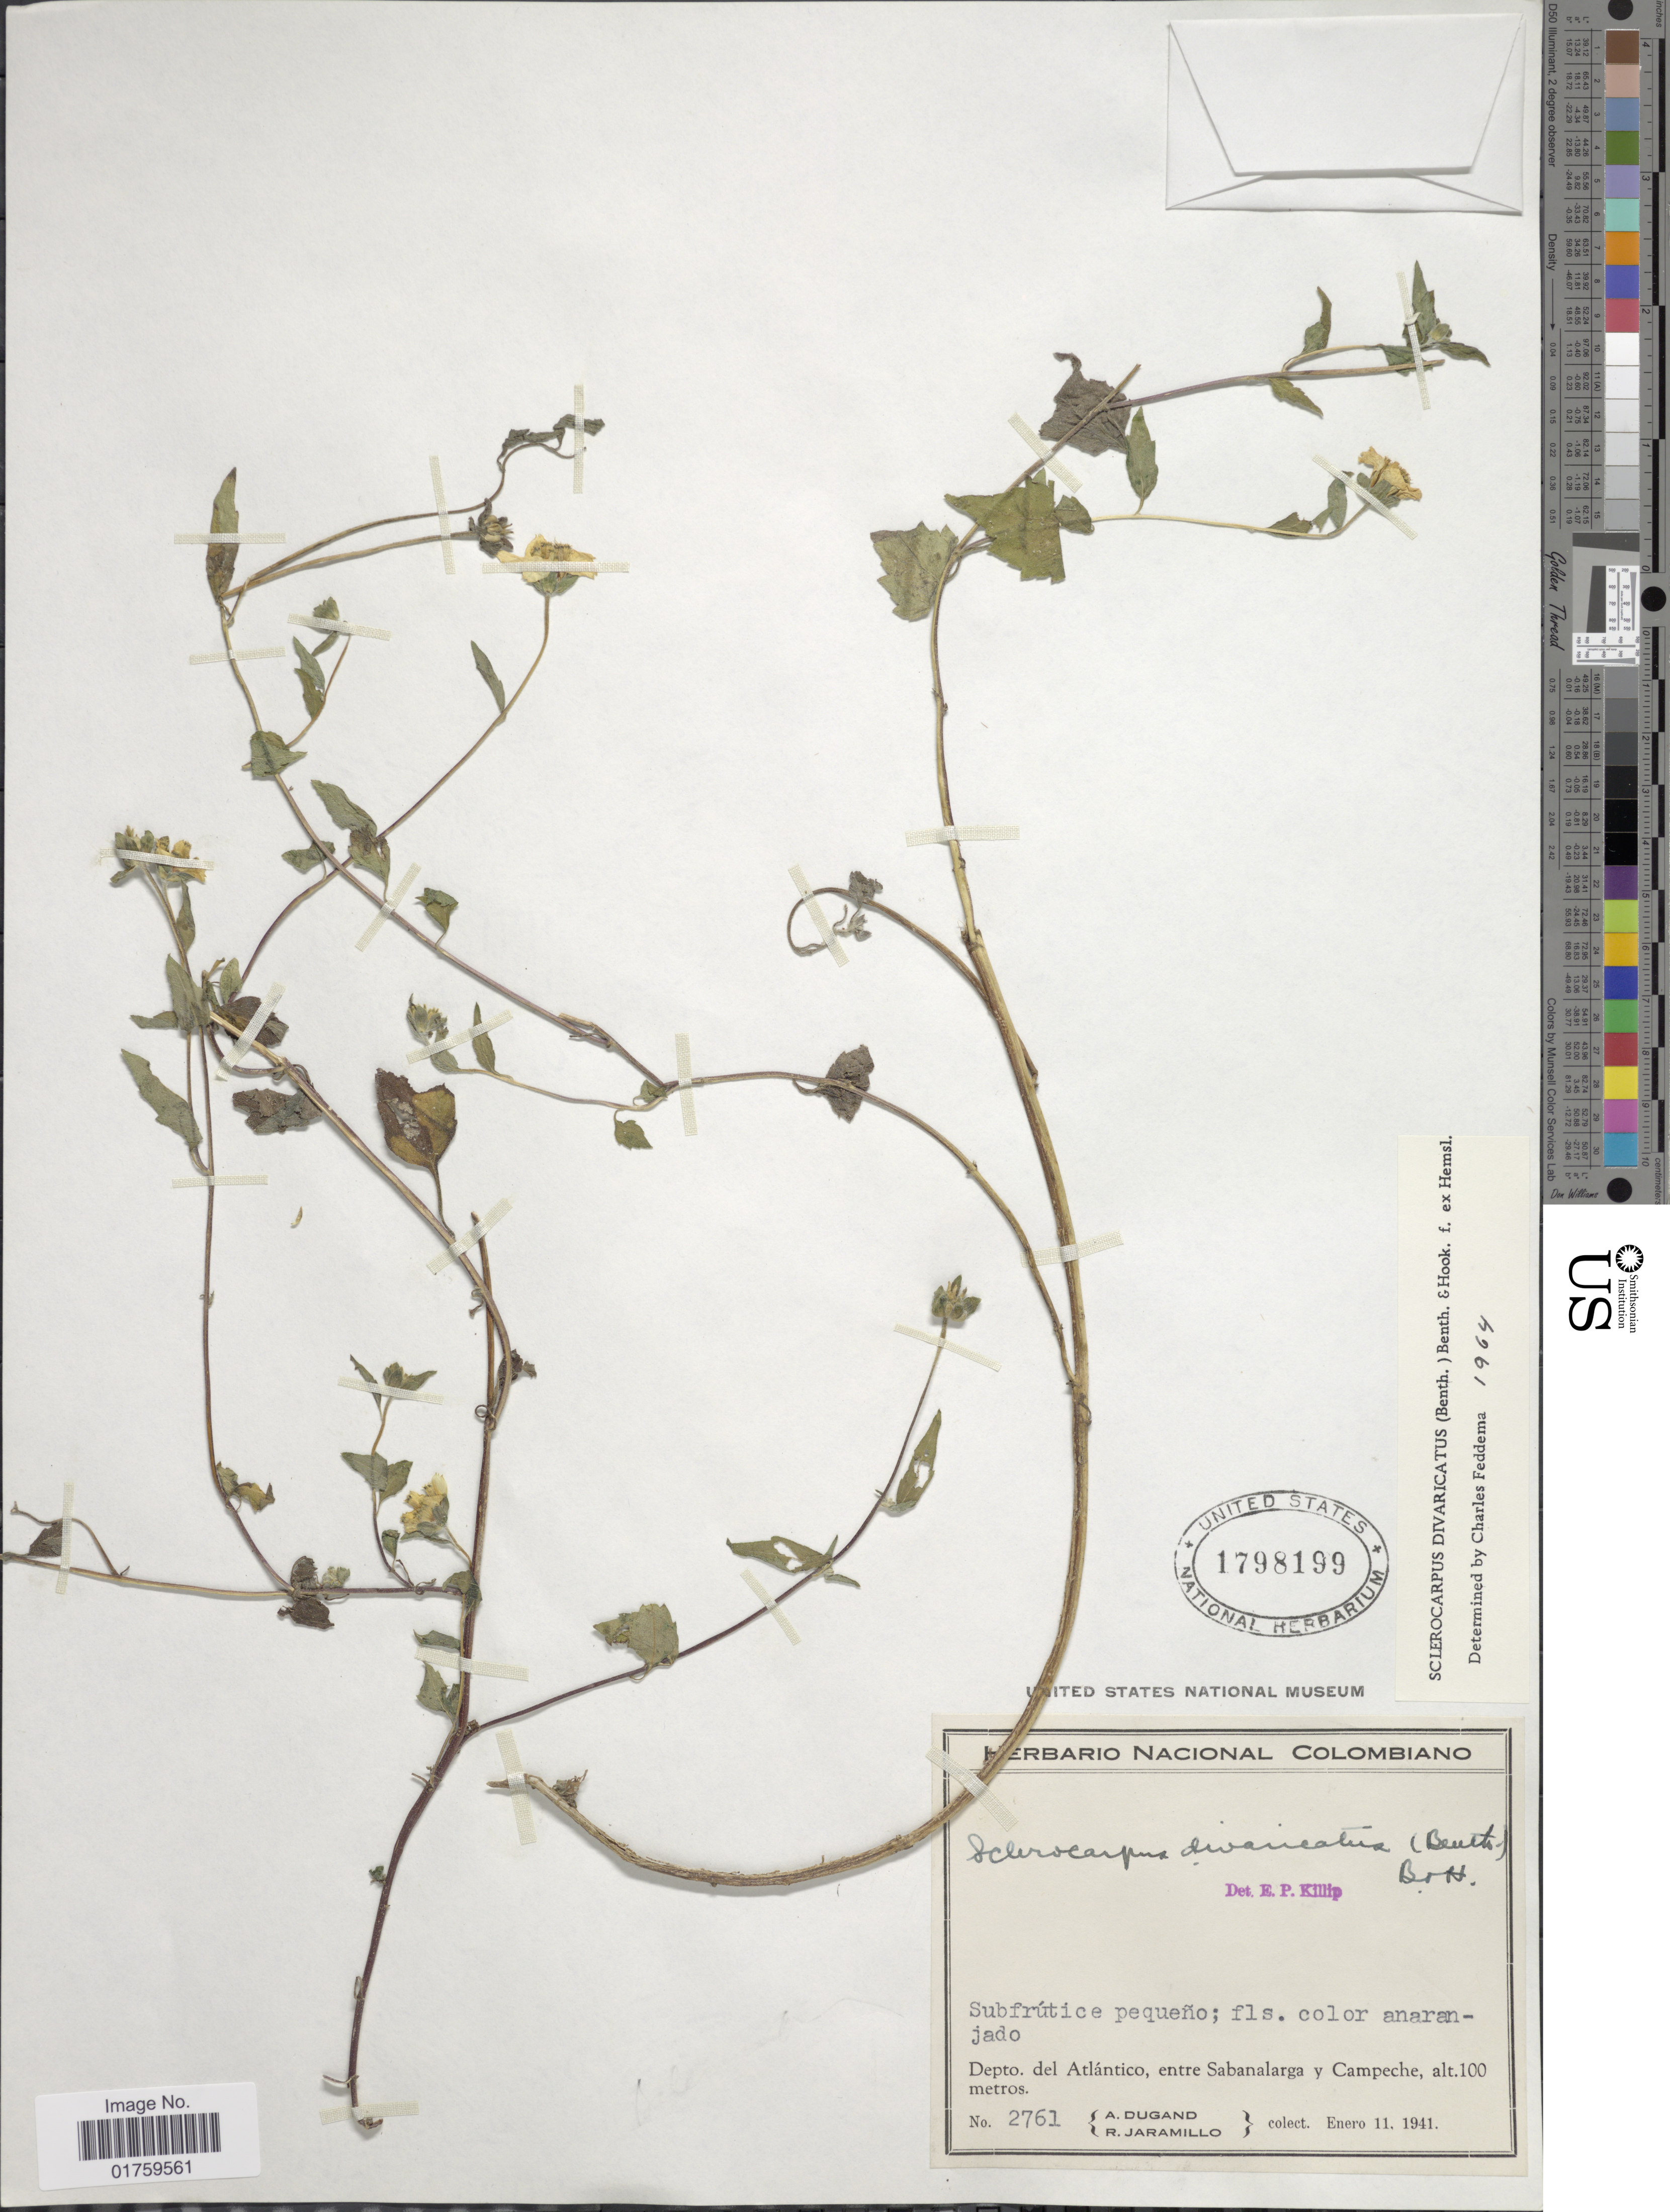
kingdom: Plantae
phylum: Tracheophyta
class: Magnoliopsida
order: Asterales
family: Asteraceae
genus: Sclerocarpus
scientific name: Sclerocarpus divaricatus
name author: (Benth.) Benth. & Hook. f. ex Hemsl.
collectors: A. Dugand & R. Jaramillo M.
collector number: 2761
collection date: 1941-01-11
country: Colombia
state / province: Atlántico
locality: Depto. del Atlántico, entre Sabanalarga y Campeche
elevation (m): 100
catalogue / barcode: US 1798199